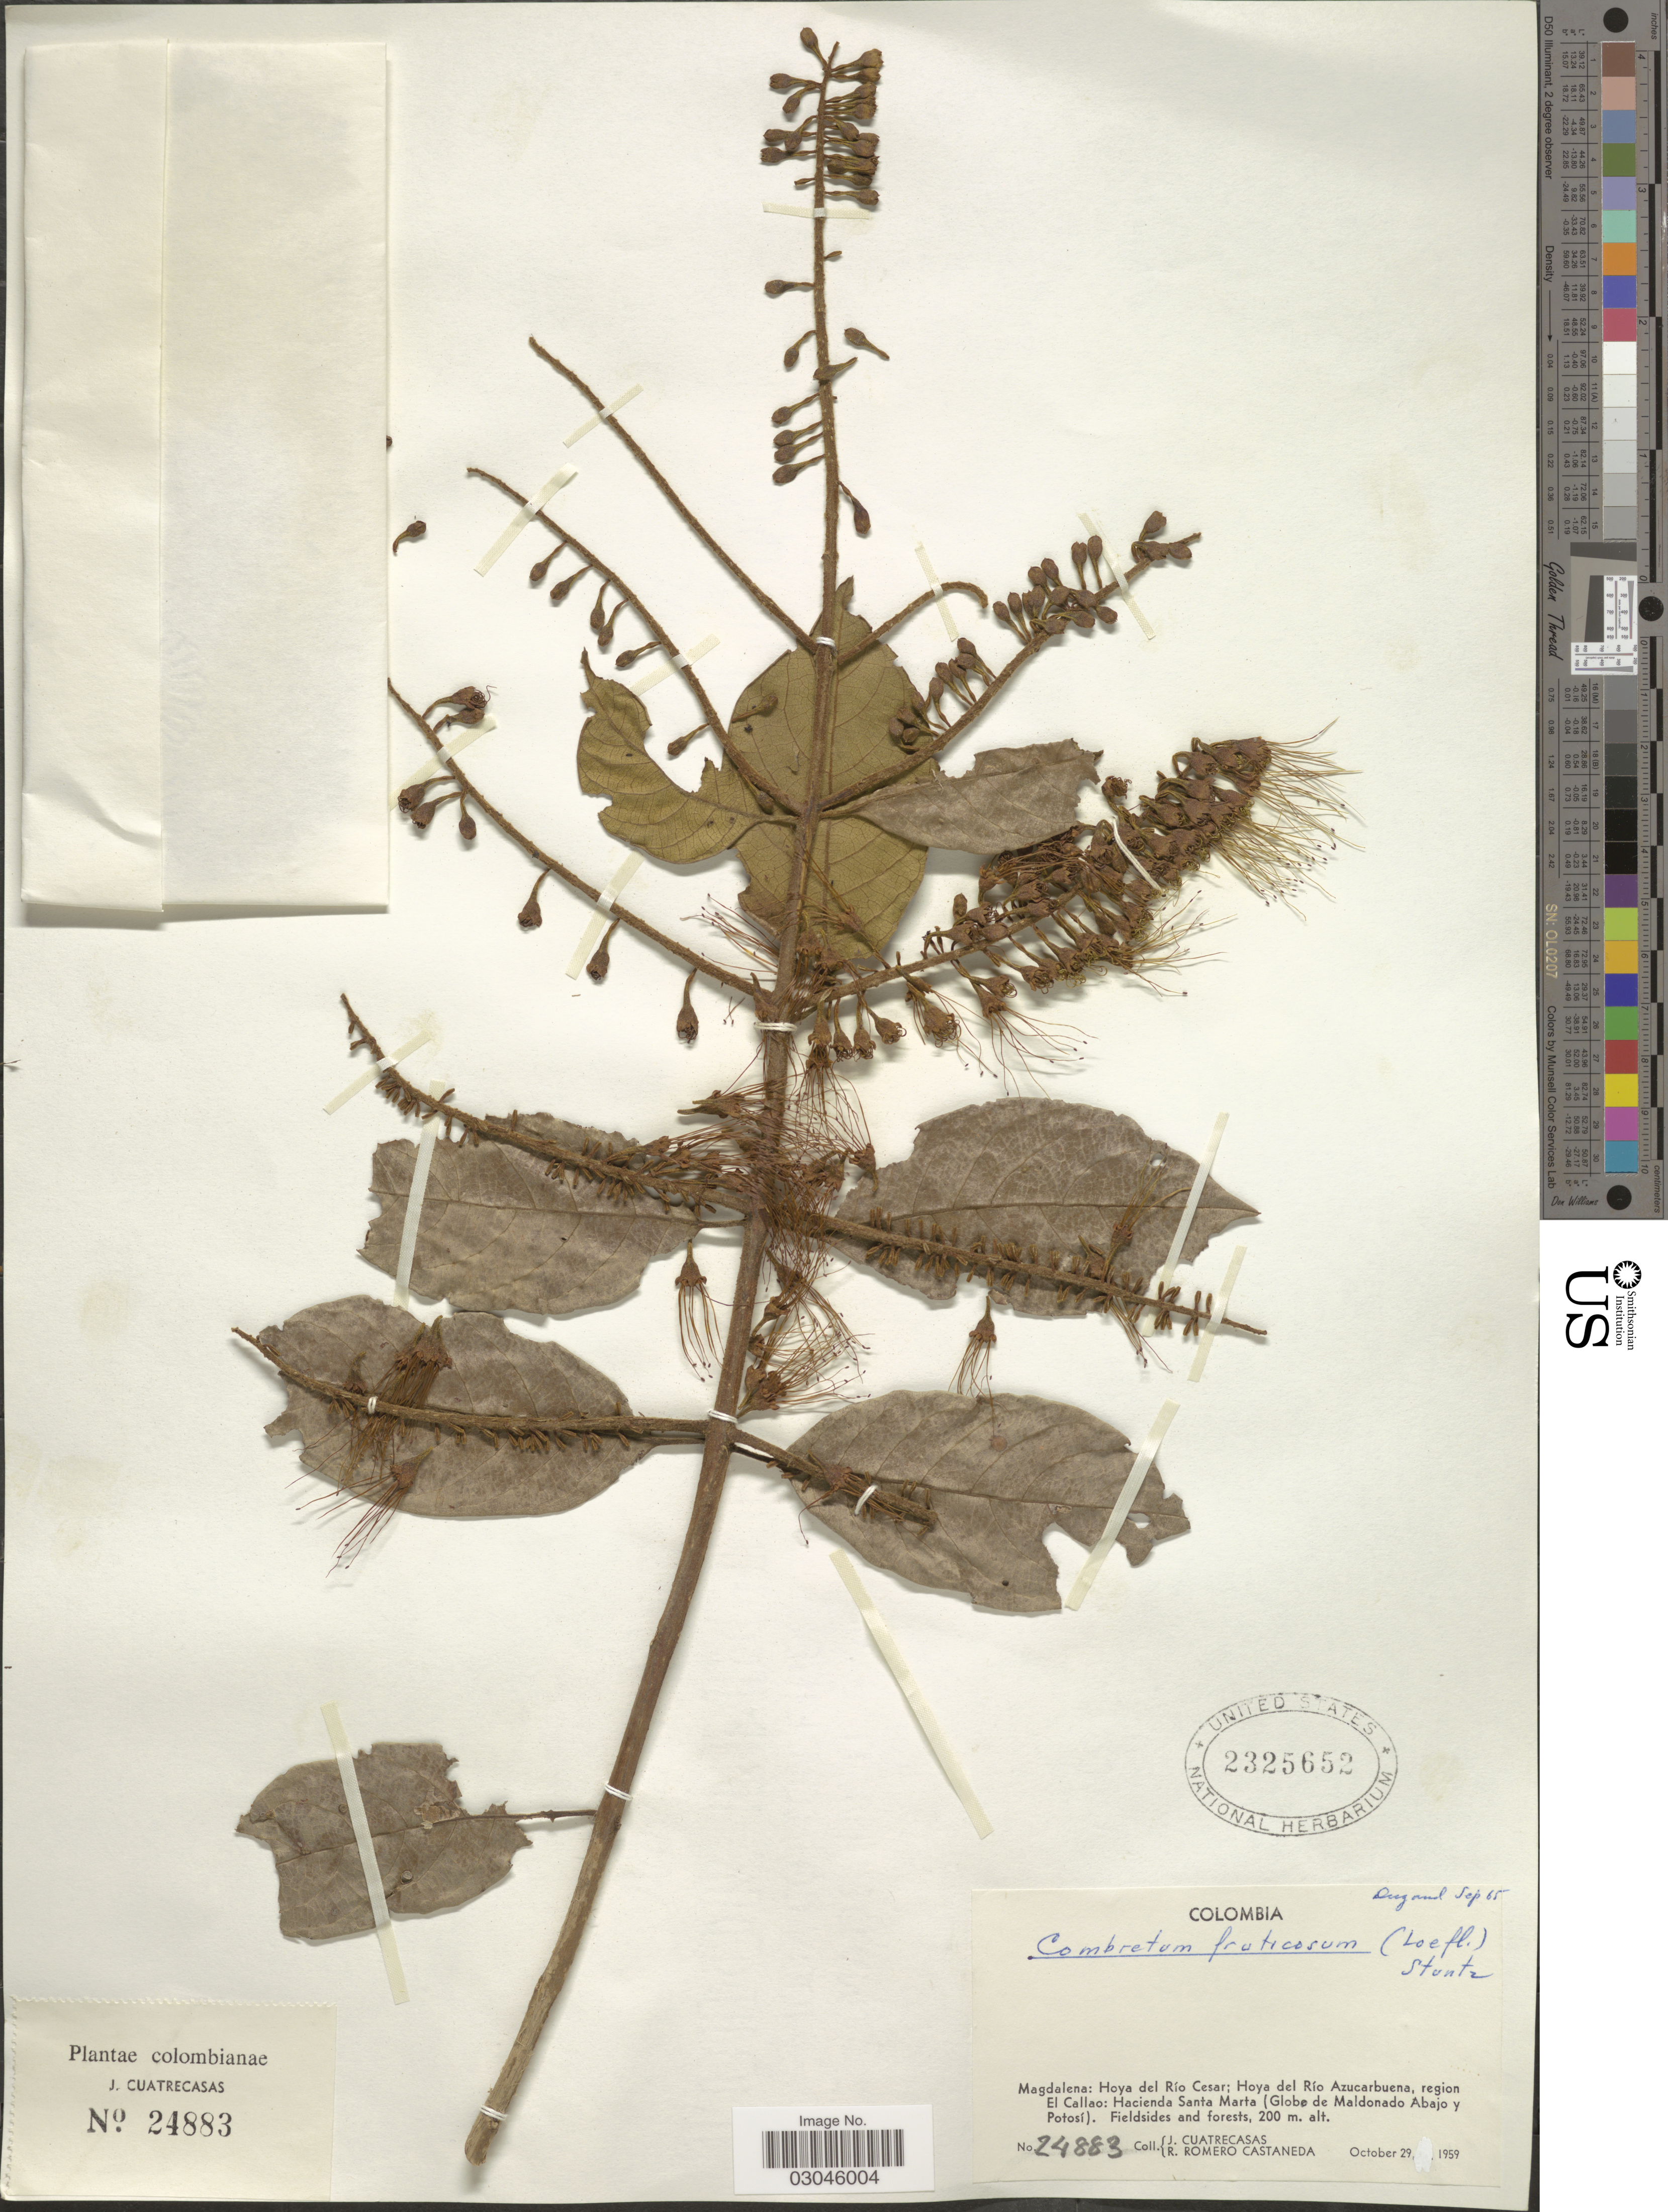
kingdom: Plantae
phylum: Tracheophyta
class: Magnoliopsida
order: Myrtales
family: Combretaceae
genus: Combretum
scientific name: Combretum fruticosum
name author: (Loefl.) Stuntz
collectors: J. Cuatrecasas & R. Romero Castañeda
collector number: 24883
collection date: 1959-10-29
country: Colombia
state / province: Magdalena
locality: Hoya del Río Cesar; Hoya del Río Azucarbuena, region El Callao: Hacienda Santa Marta (Globo de Maldonado Abajo y Potosí).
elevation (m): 200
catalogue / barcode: US 2325652